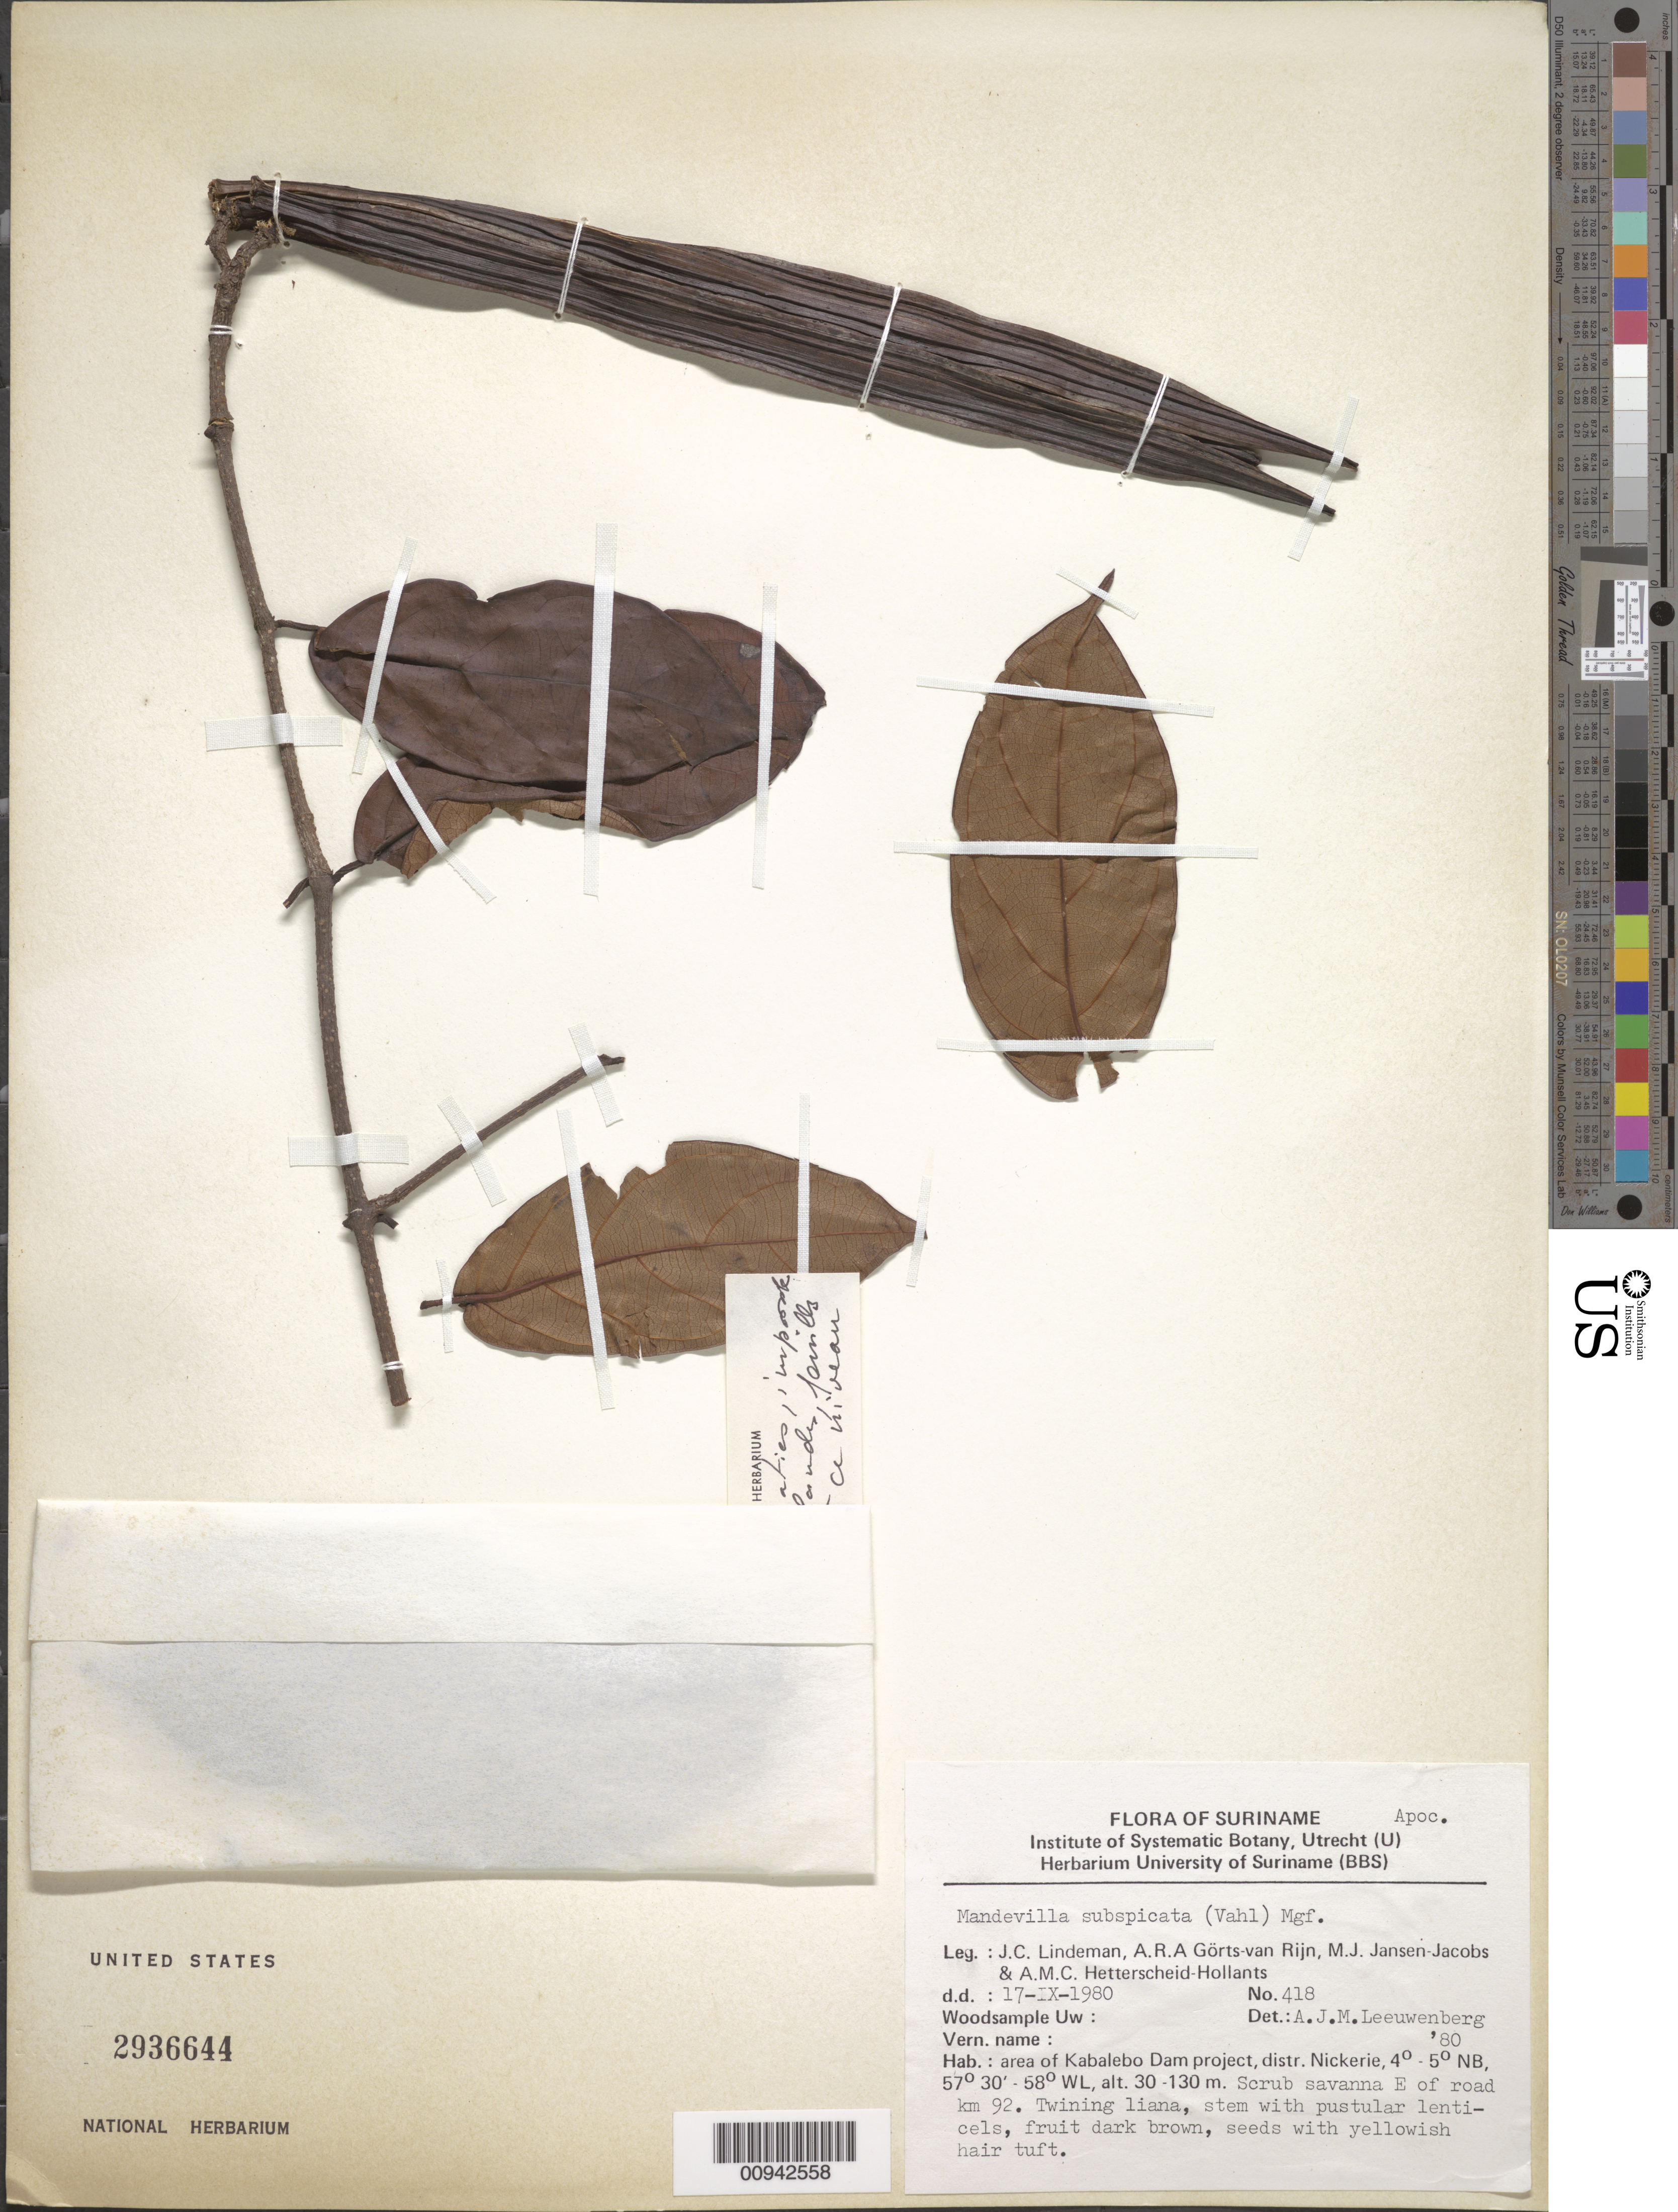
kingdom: Plantae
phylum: Tracheophyta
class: Magnoliopsida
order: Gentianales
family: Apocynaceae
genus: Mandevilla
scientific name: Mandevilla subspicata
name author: (Vahl) Markgr.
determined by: Leeuwenberg, A. J. M.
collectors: J. C. Lindeman, A. .R. A. Görts-van Rijn, M. J. Jansen-Jacobs & A. Hetterscheid-Hollants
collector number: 80 418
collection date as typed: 17-Sep-80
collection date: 1980-09-17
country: Suriname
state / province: Nickerie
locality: Kabalebo Dam project area; E of road km 92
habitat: Scrub savanna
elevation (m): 30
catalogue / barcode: US 2936644